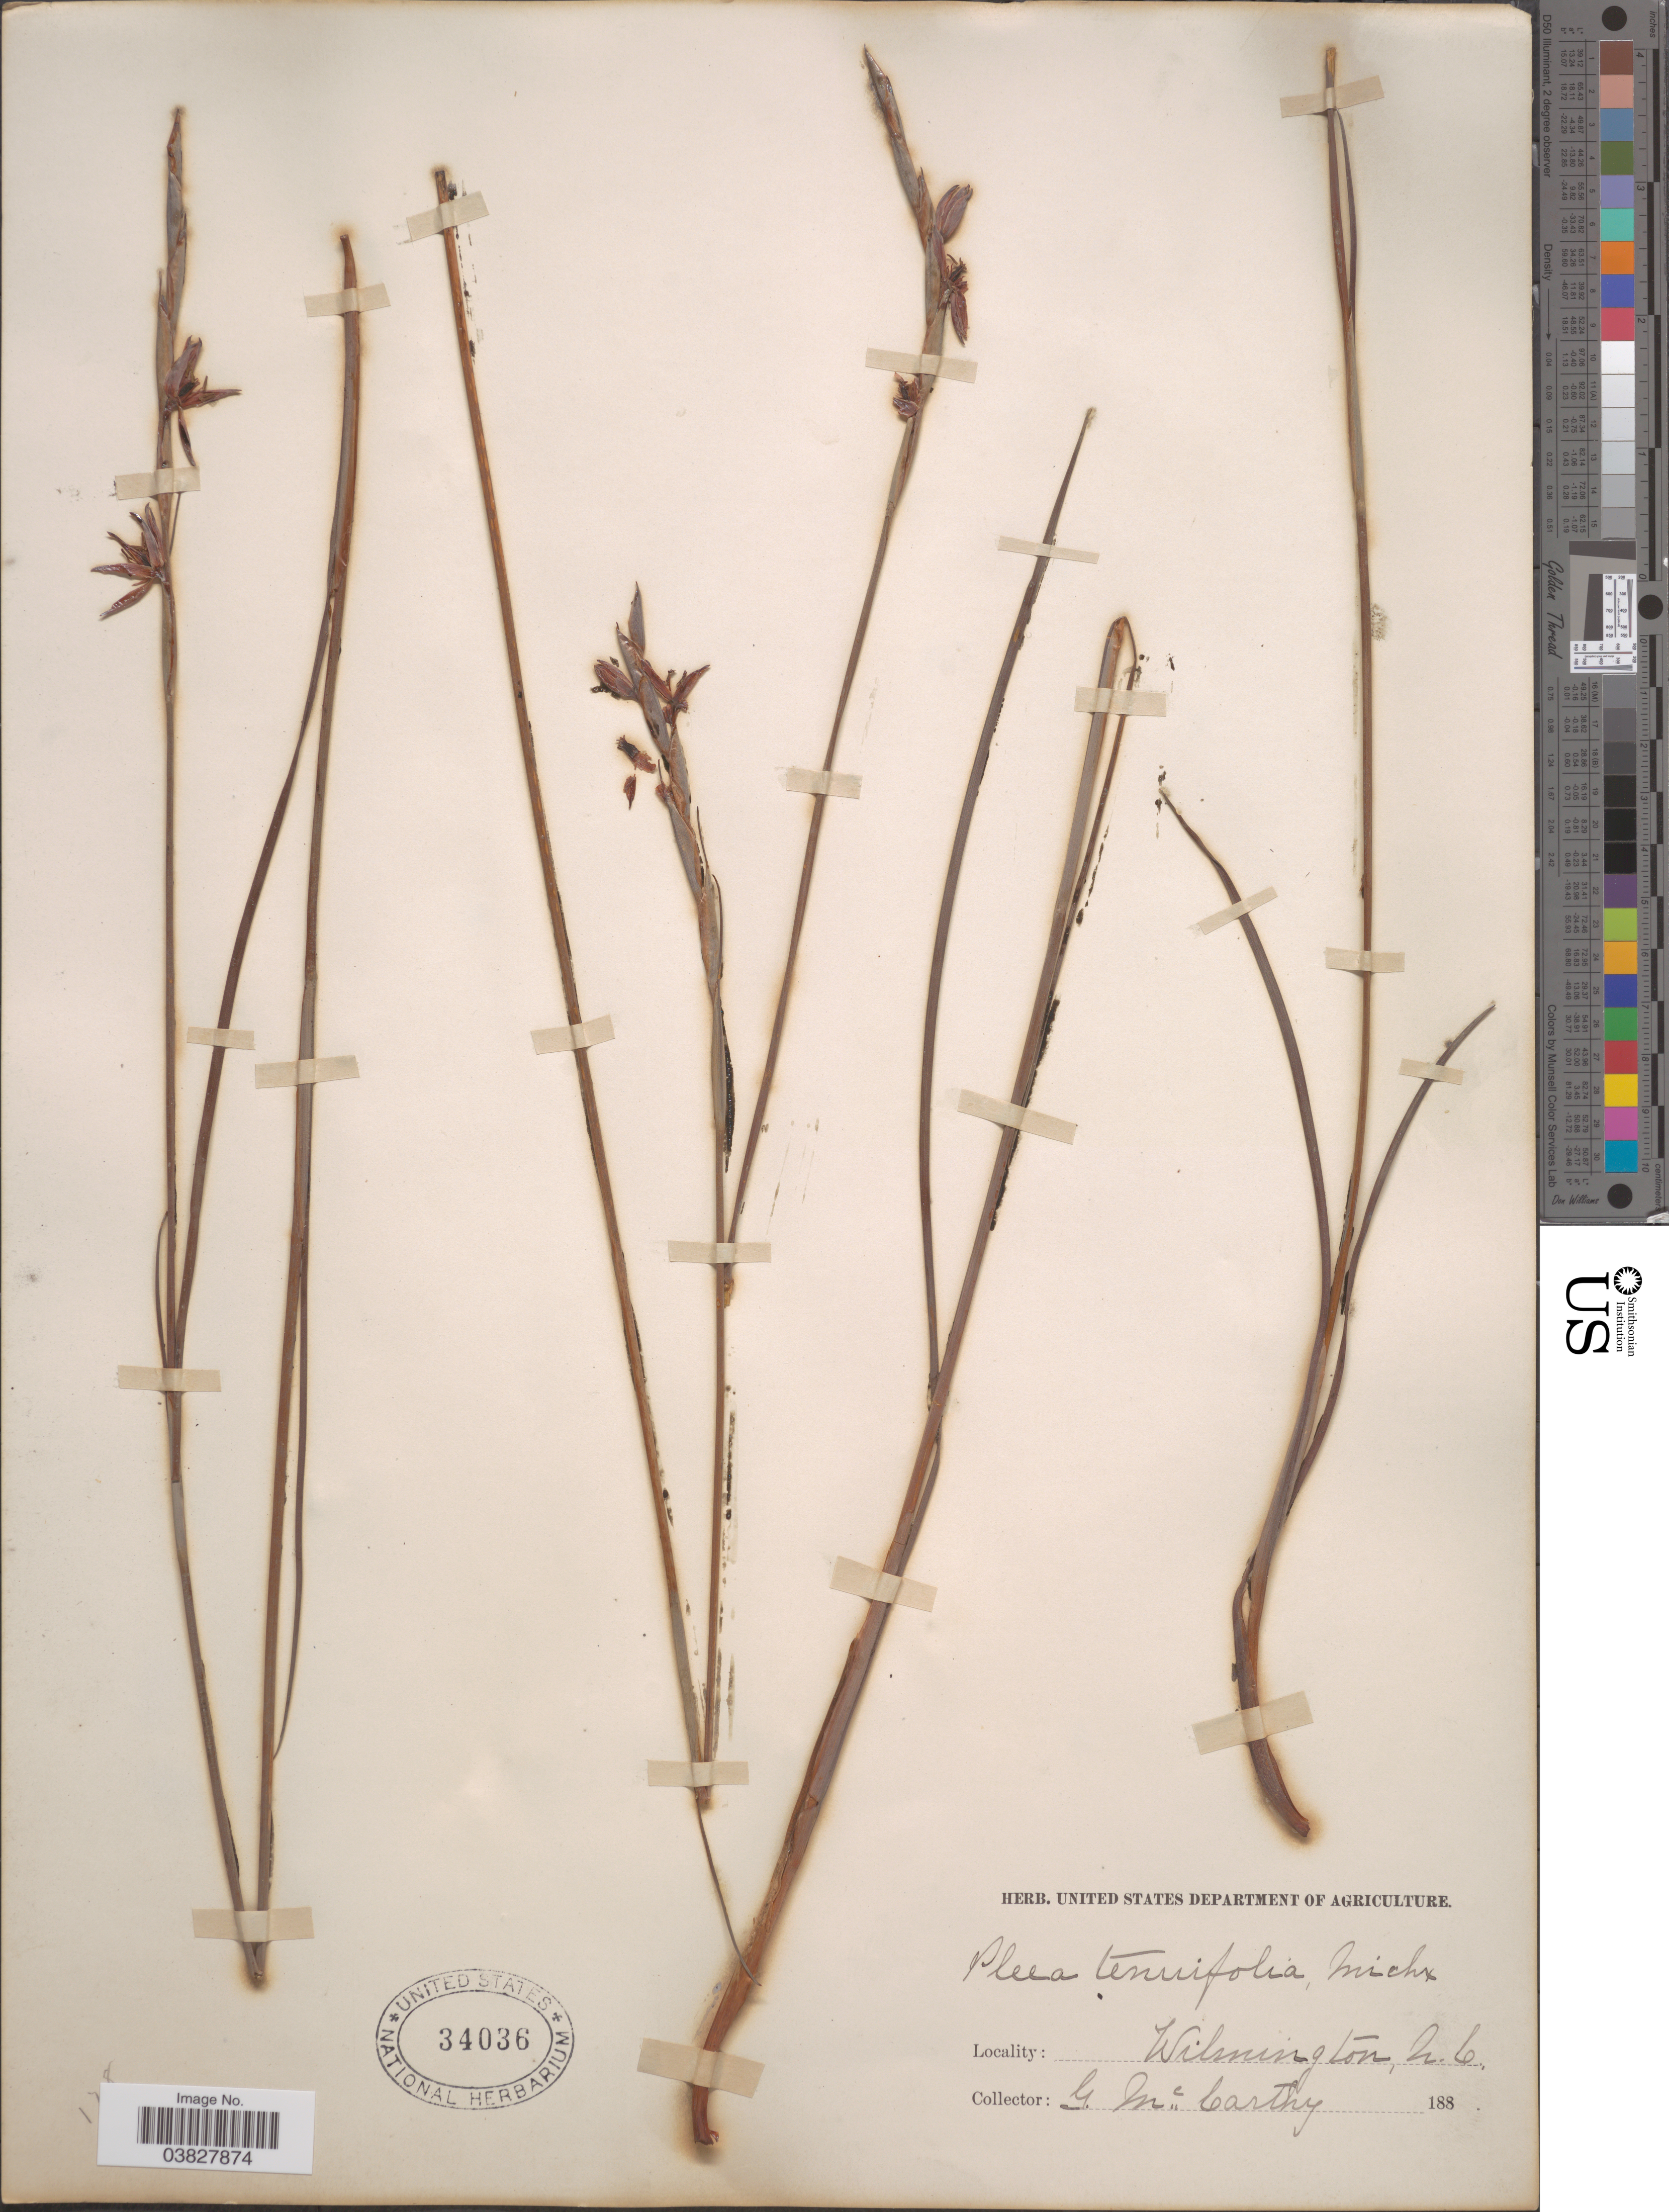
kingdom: Plantae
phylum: Tracheophyta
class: Liliopsida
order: Alismatales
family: Tofieldiaceae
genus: Pleea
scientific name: Pleea tenuifolia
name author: Michx.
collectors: G. McCarthy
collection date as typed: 188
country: United States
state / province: North Carolina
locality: Wilmington.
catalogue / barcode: US 34036